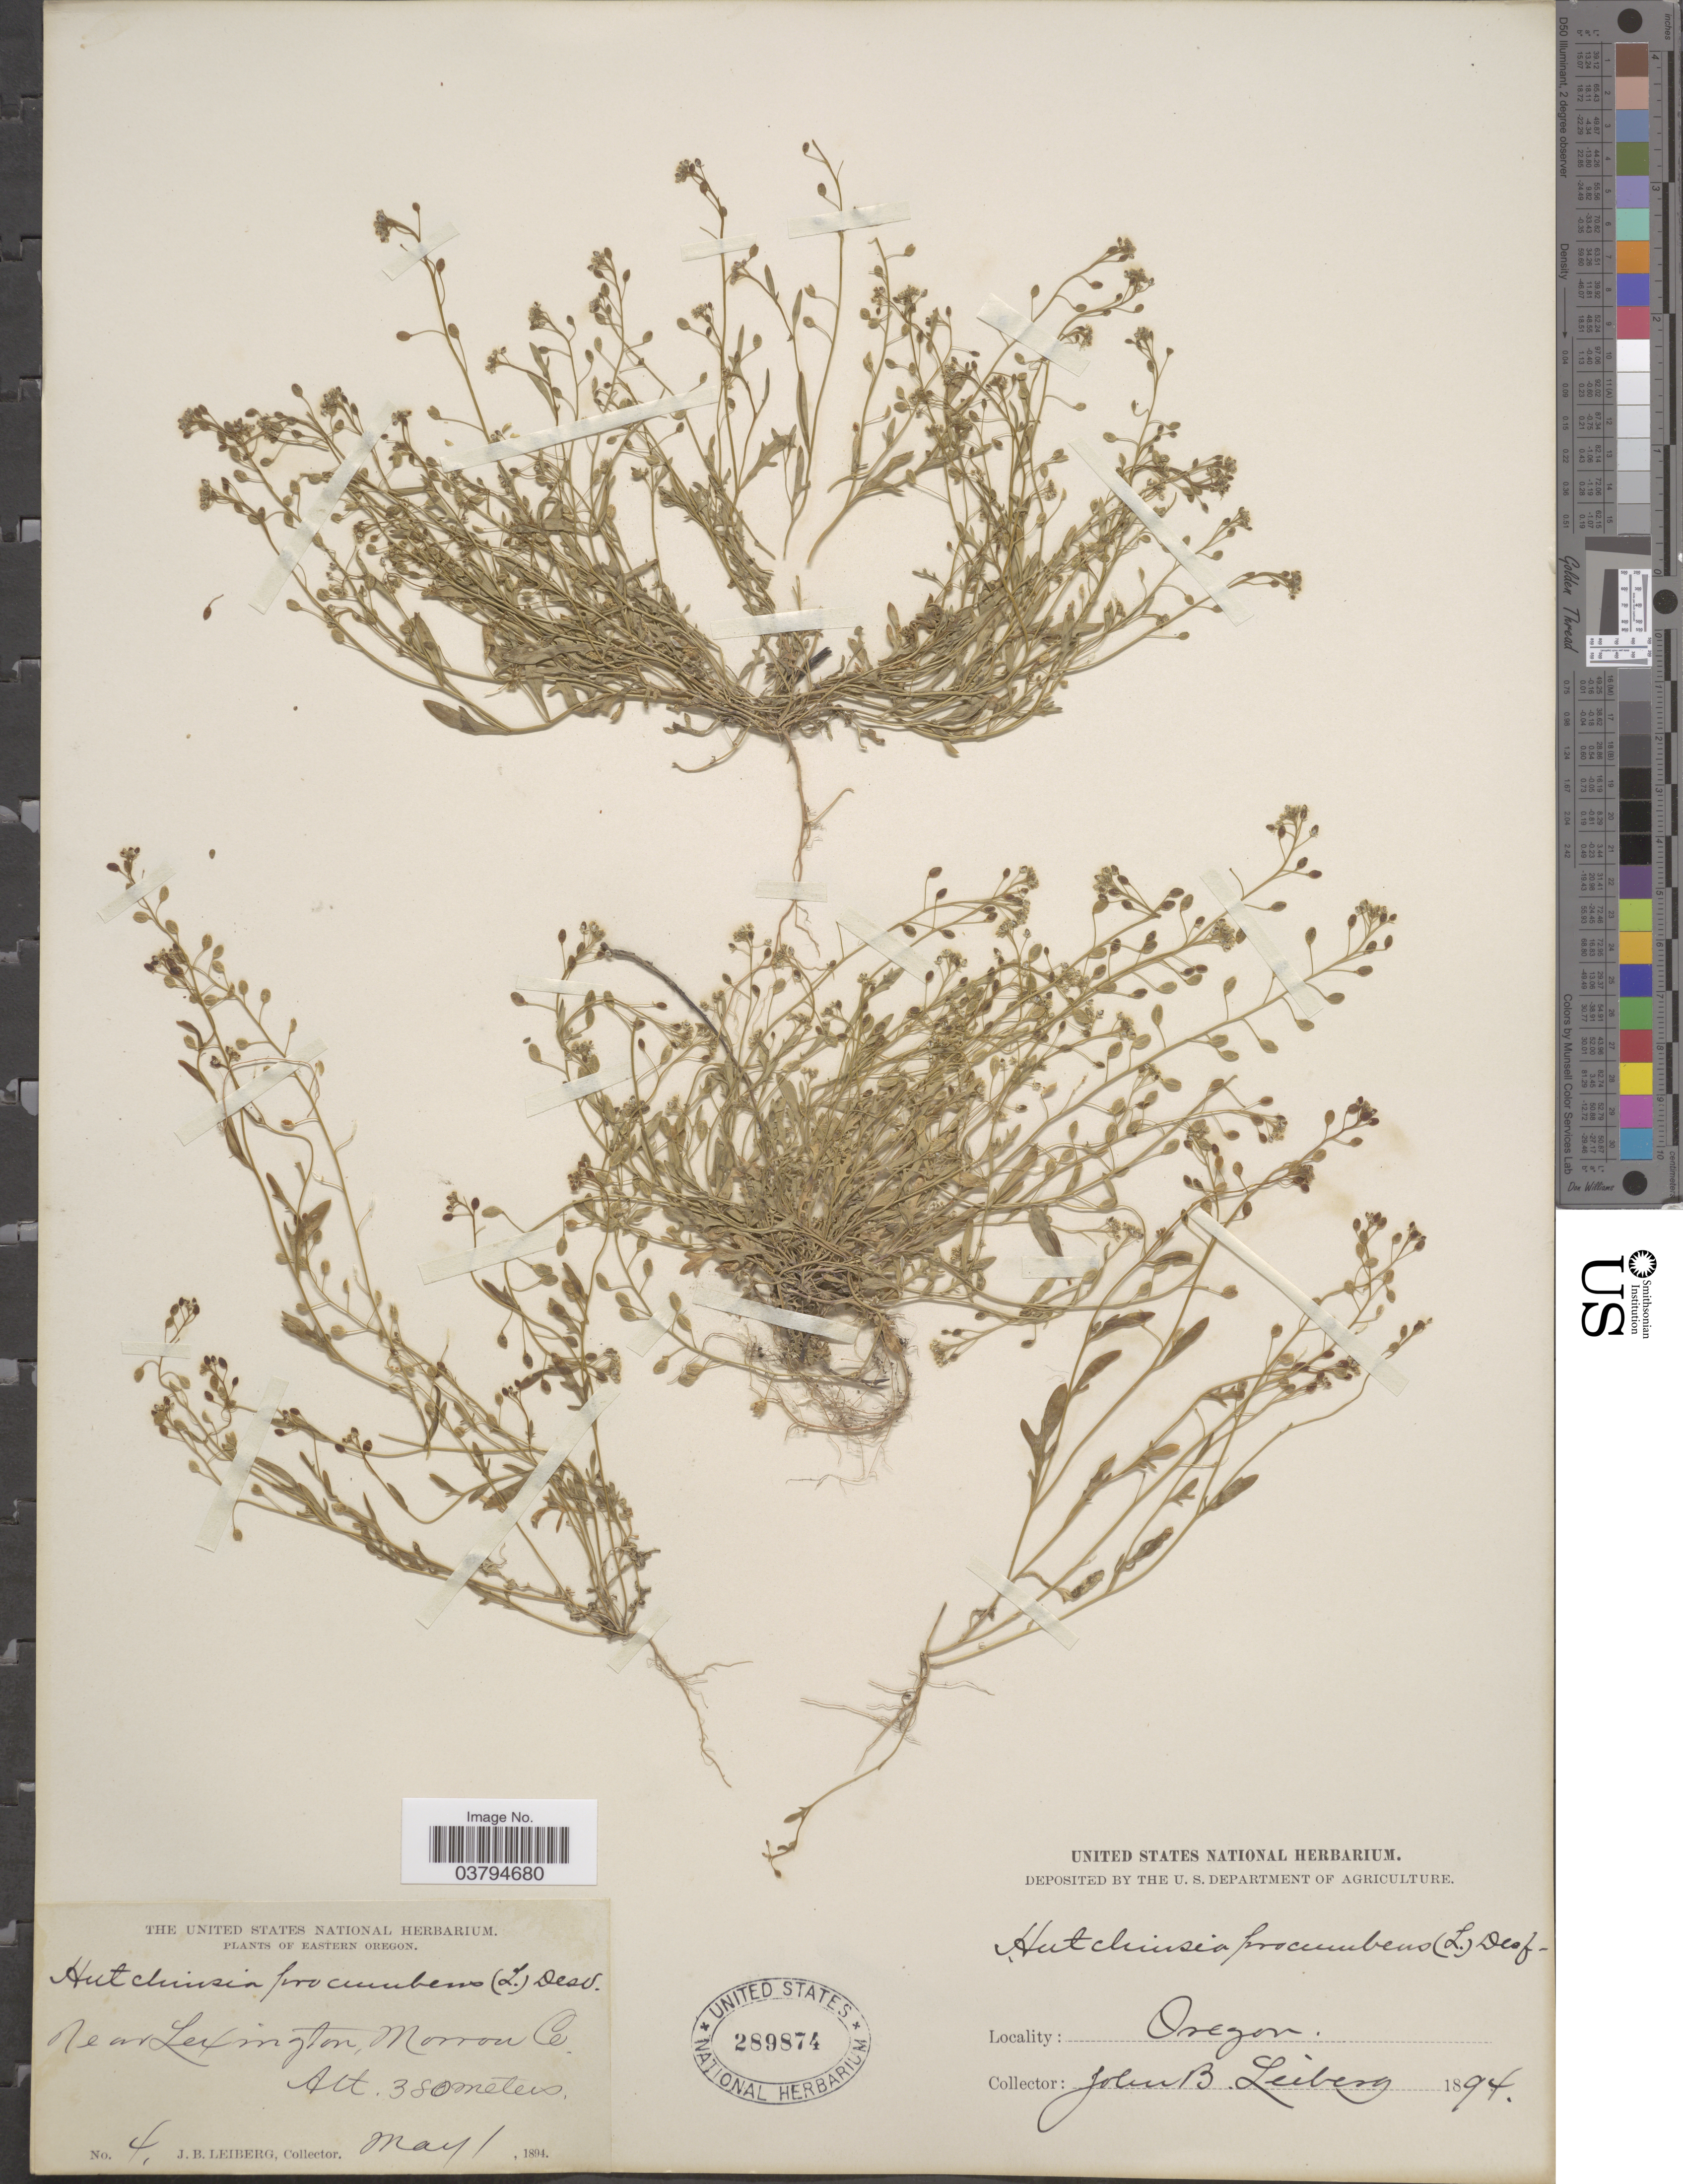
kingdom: Plantae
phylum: Tracheophyta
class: Magnoliopsida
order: Brassicales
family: Brassicaceae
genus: Hornungia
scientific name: Hornungia procumbens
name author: (L.) Hayek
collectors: J. B. Leiberg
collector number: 4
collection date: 1894-05-01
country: United States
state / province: Oregon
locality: Eastern Oregon. Near Lexington, Morron Co.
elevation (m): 380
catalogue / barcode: US 289874